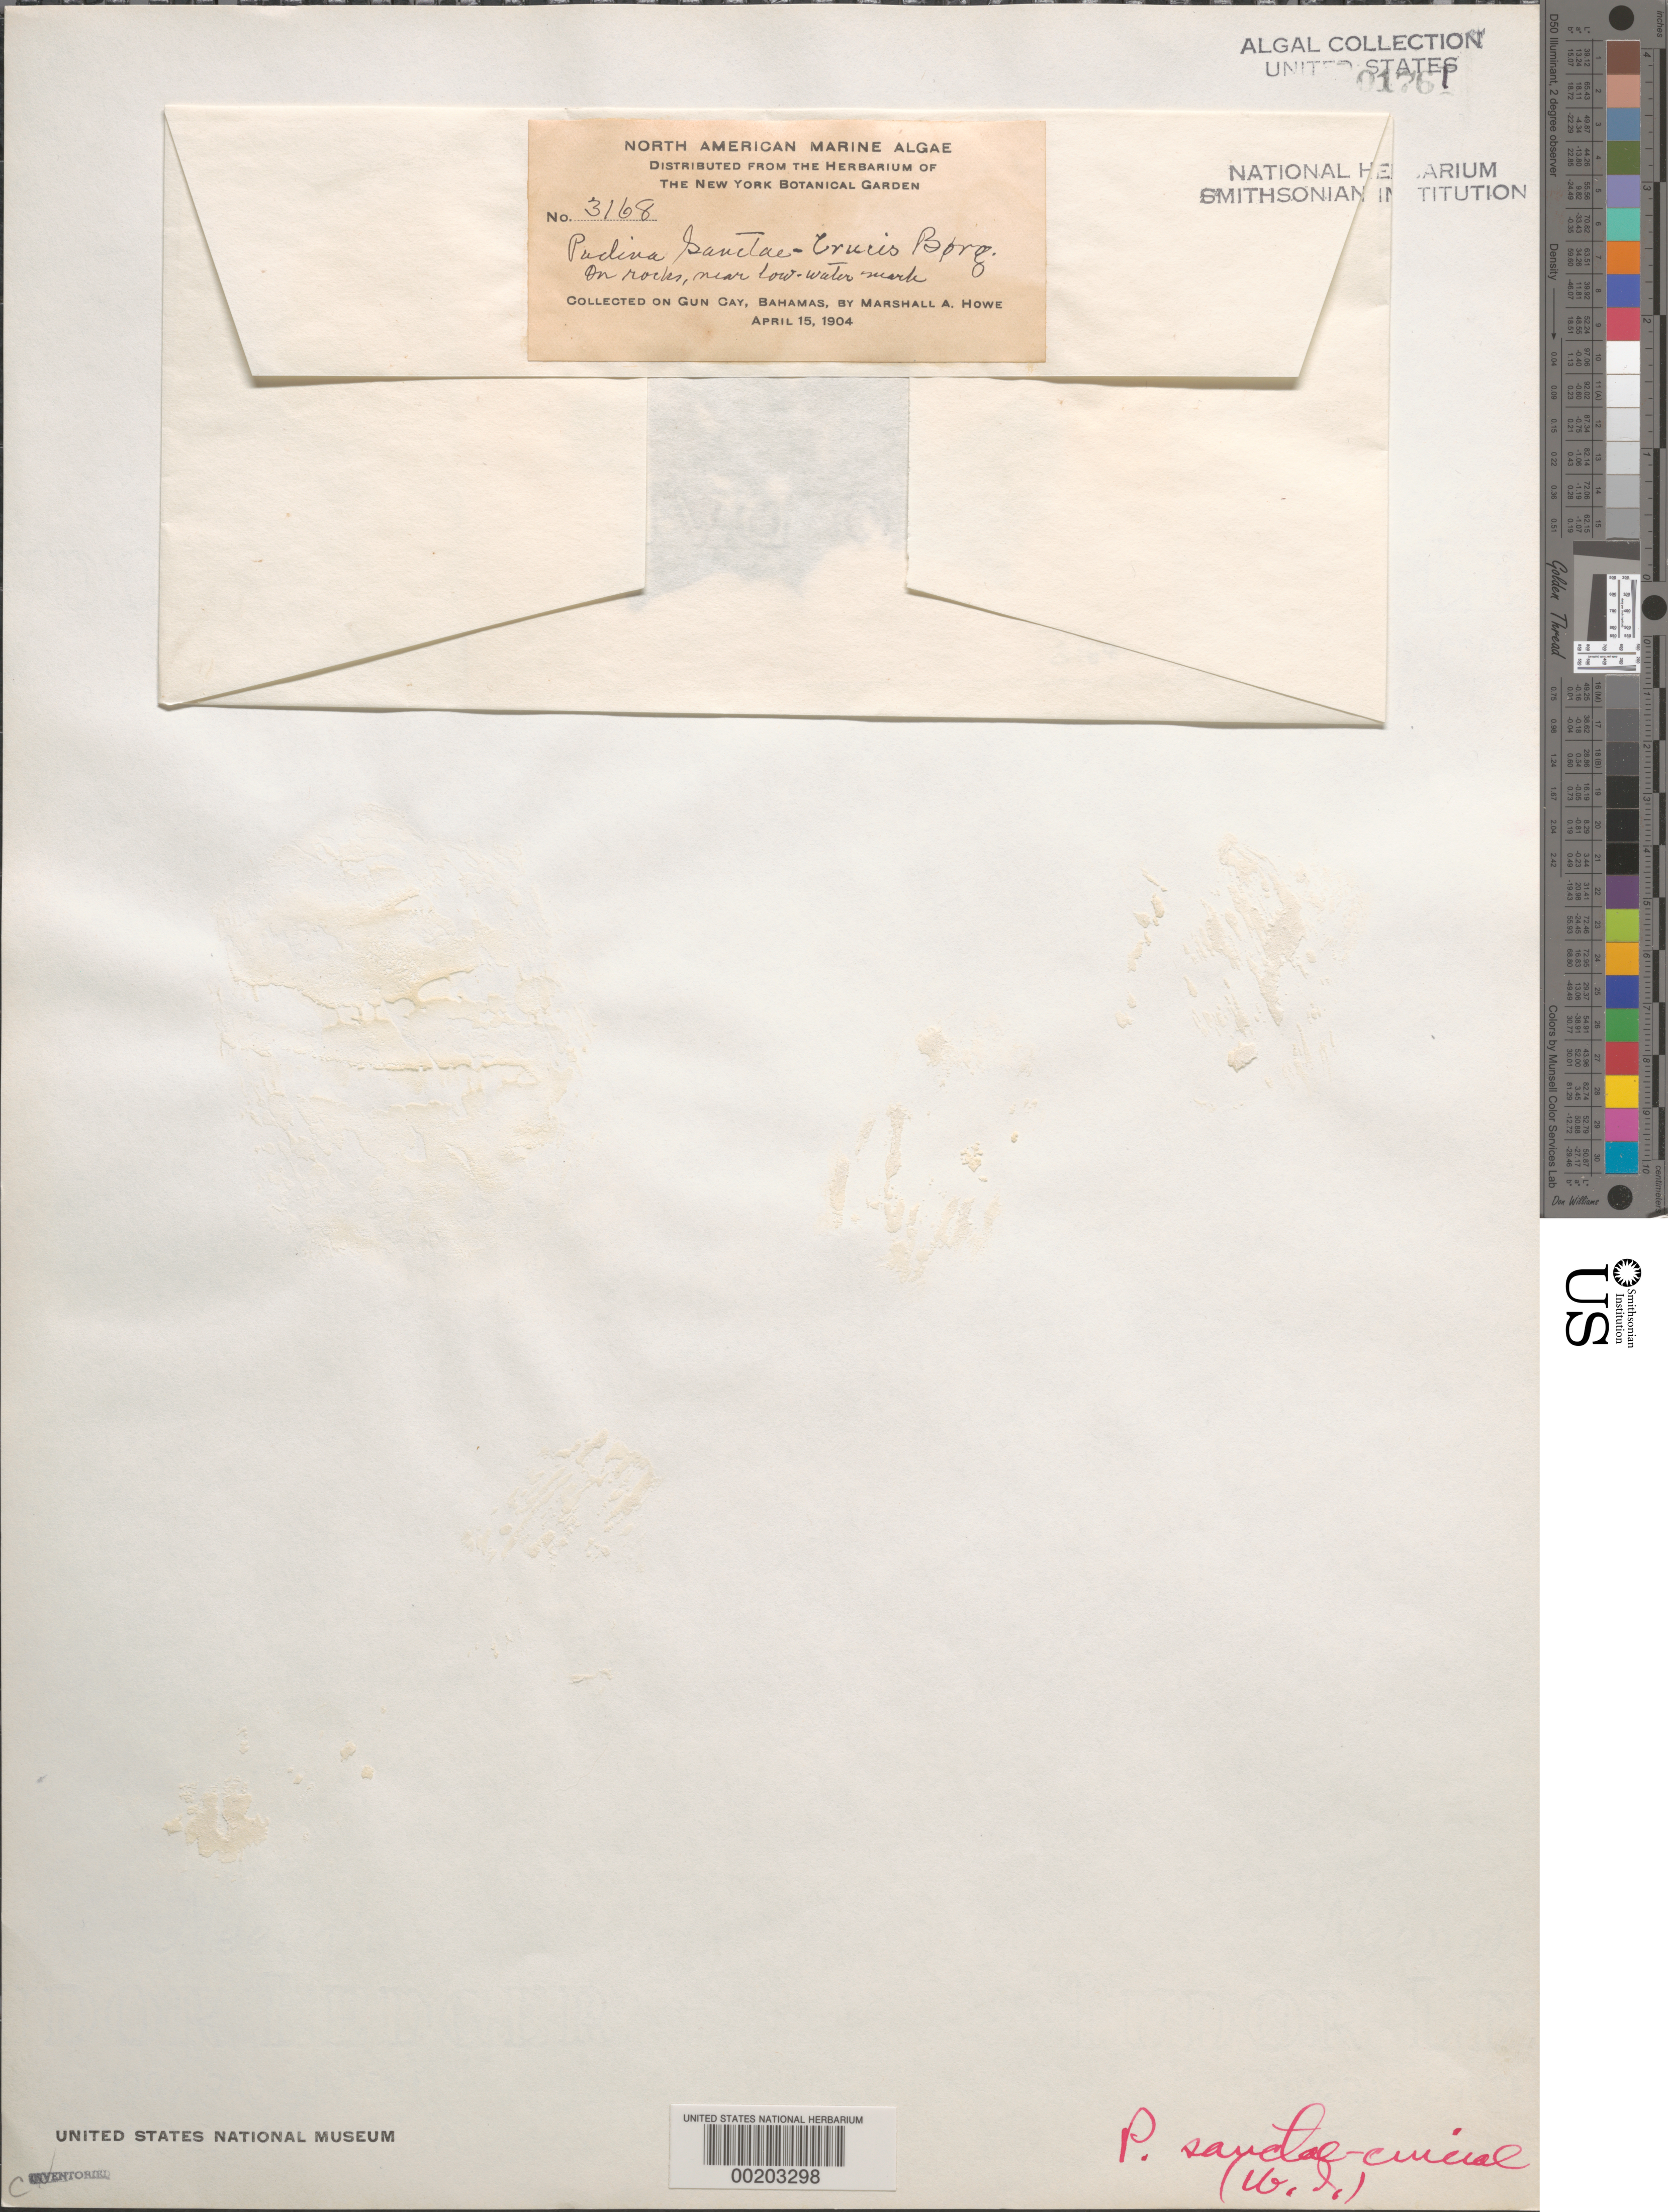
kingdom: Chromista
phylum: Ochrophyta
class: Phaeophyceae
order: Dictyotales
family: Dictyotaceae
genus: Padina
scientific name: Padina sanctae-crucis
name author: Børgesen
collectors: M. A. Howe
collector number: MAH 3168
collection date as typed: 15 Apr 1904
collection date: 1904-04-15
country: Bahamas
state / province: Biminis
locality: Gun cay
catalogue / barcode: US 1761